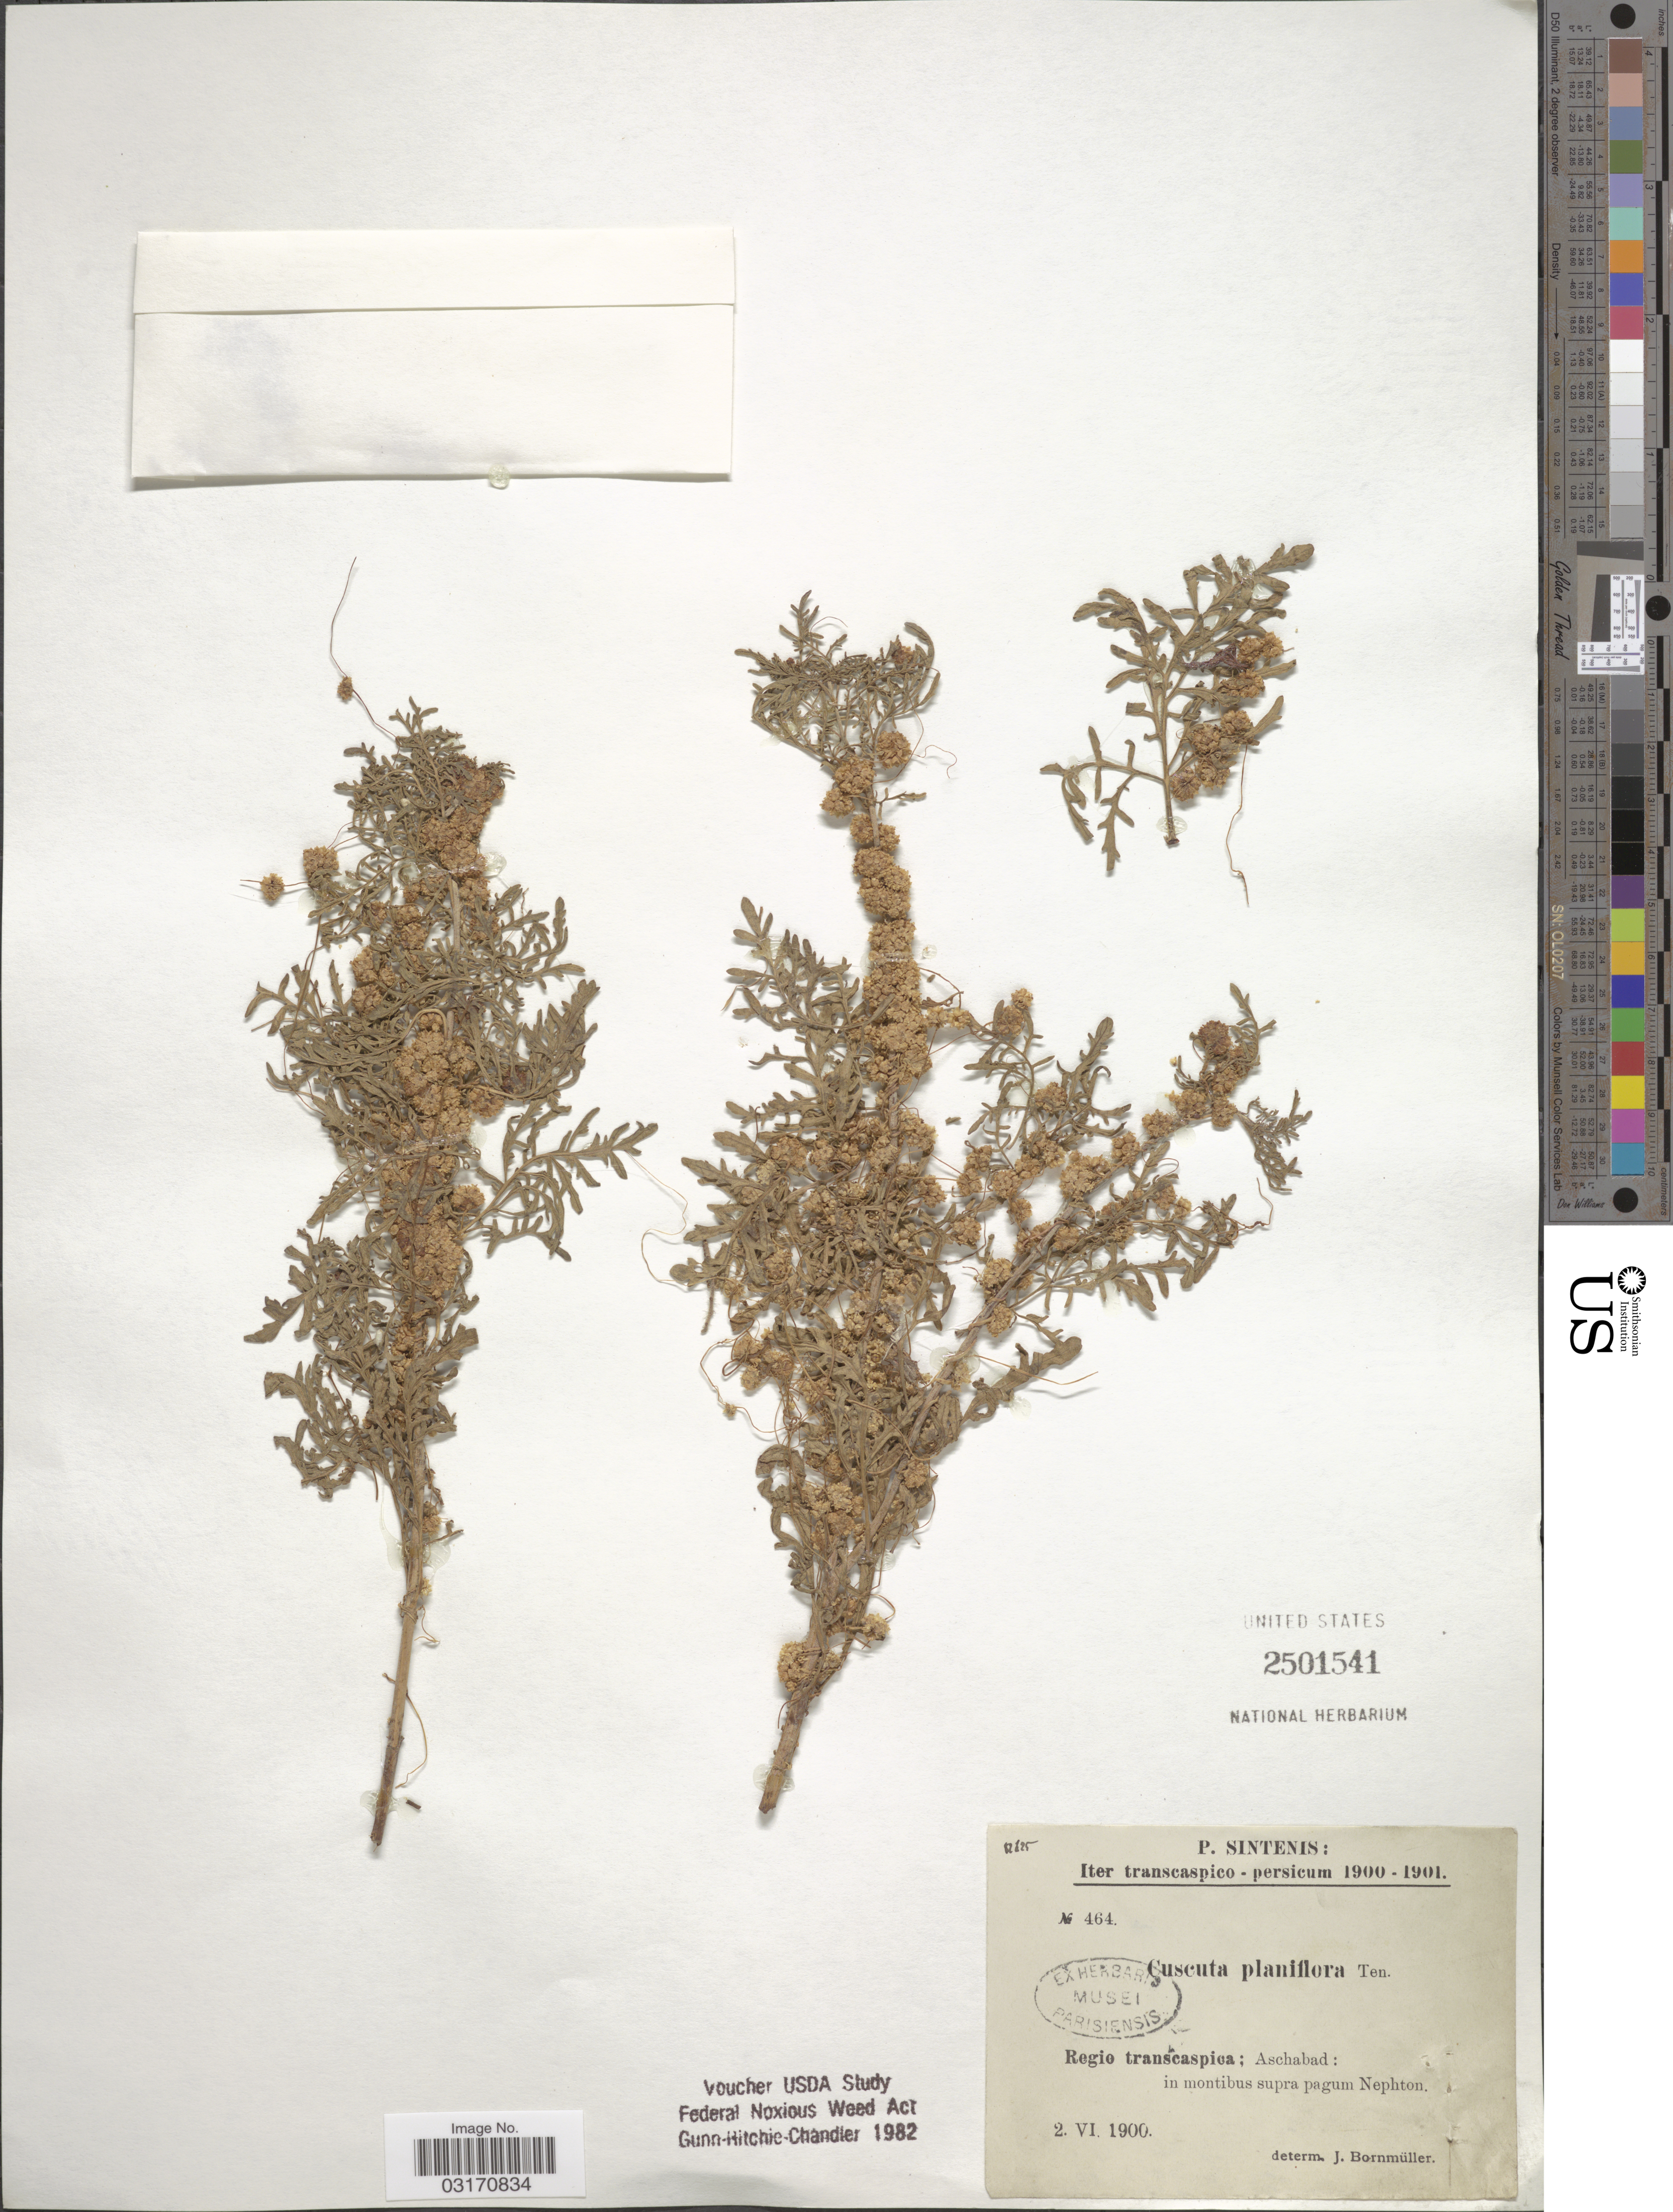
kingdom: Plantae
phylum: Tracheophyta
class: Magnoliopsida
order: Solanales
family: Convolvulaceae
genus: Cuscuta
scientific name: Cuscuta planiflora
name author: Ten.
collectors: P. Sintenis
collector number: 464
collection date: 1900-06-02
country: Turkmenistan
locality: Regio transcapica; Aschabad; in montibus supra pagum Nephton.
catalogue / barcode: US 2501541